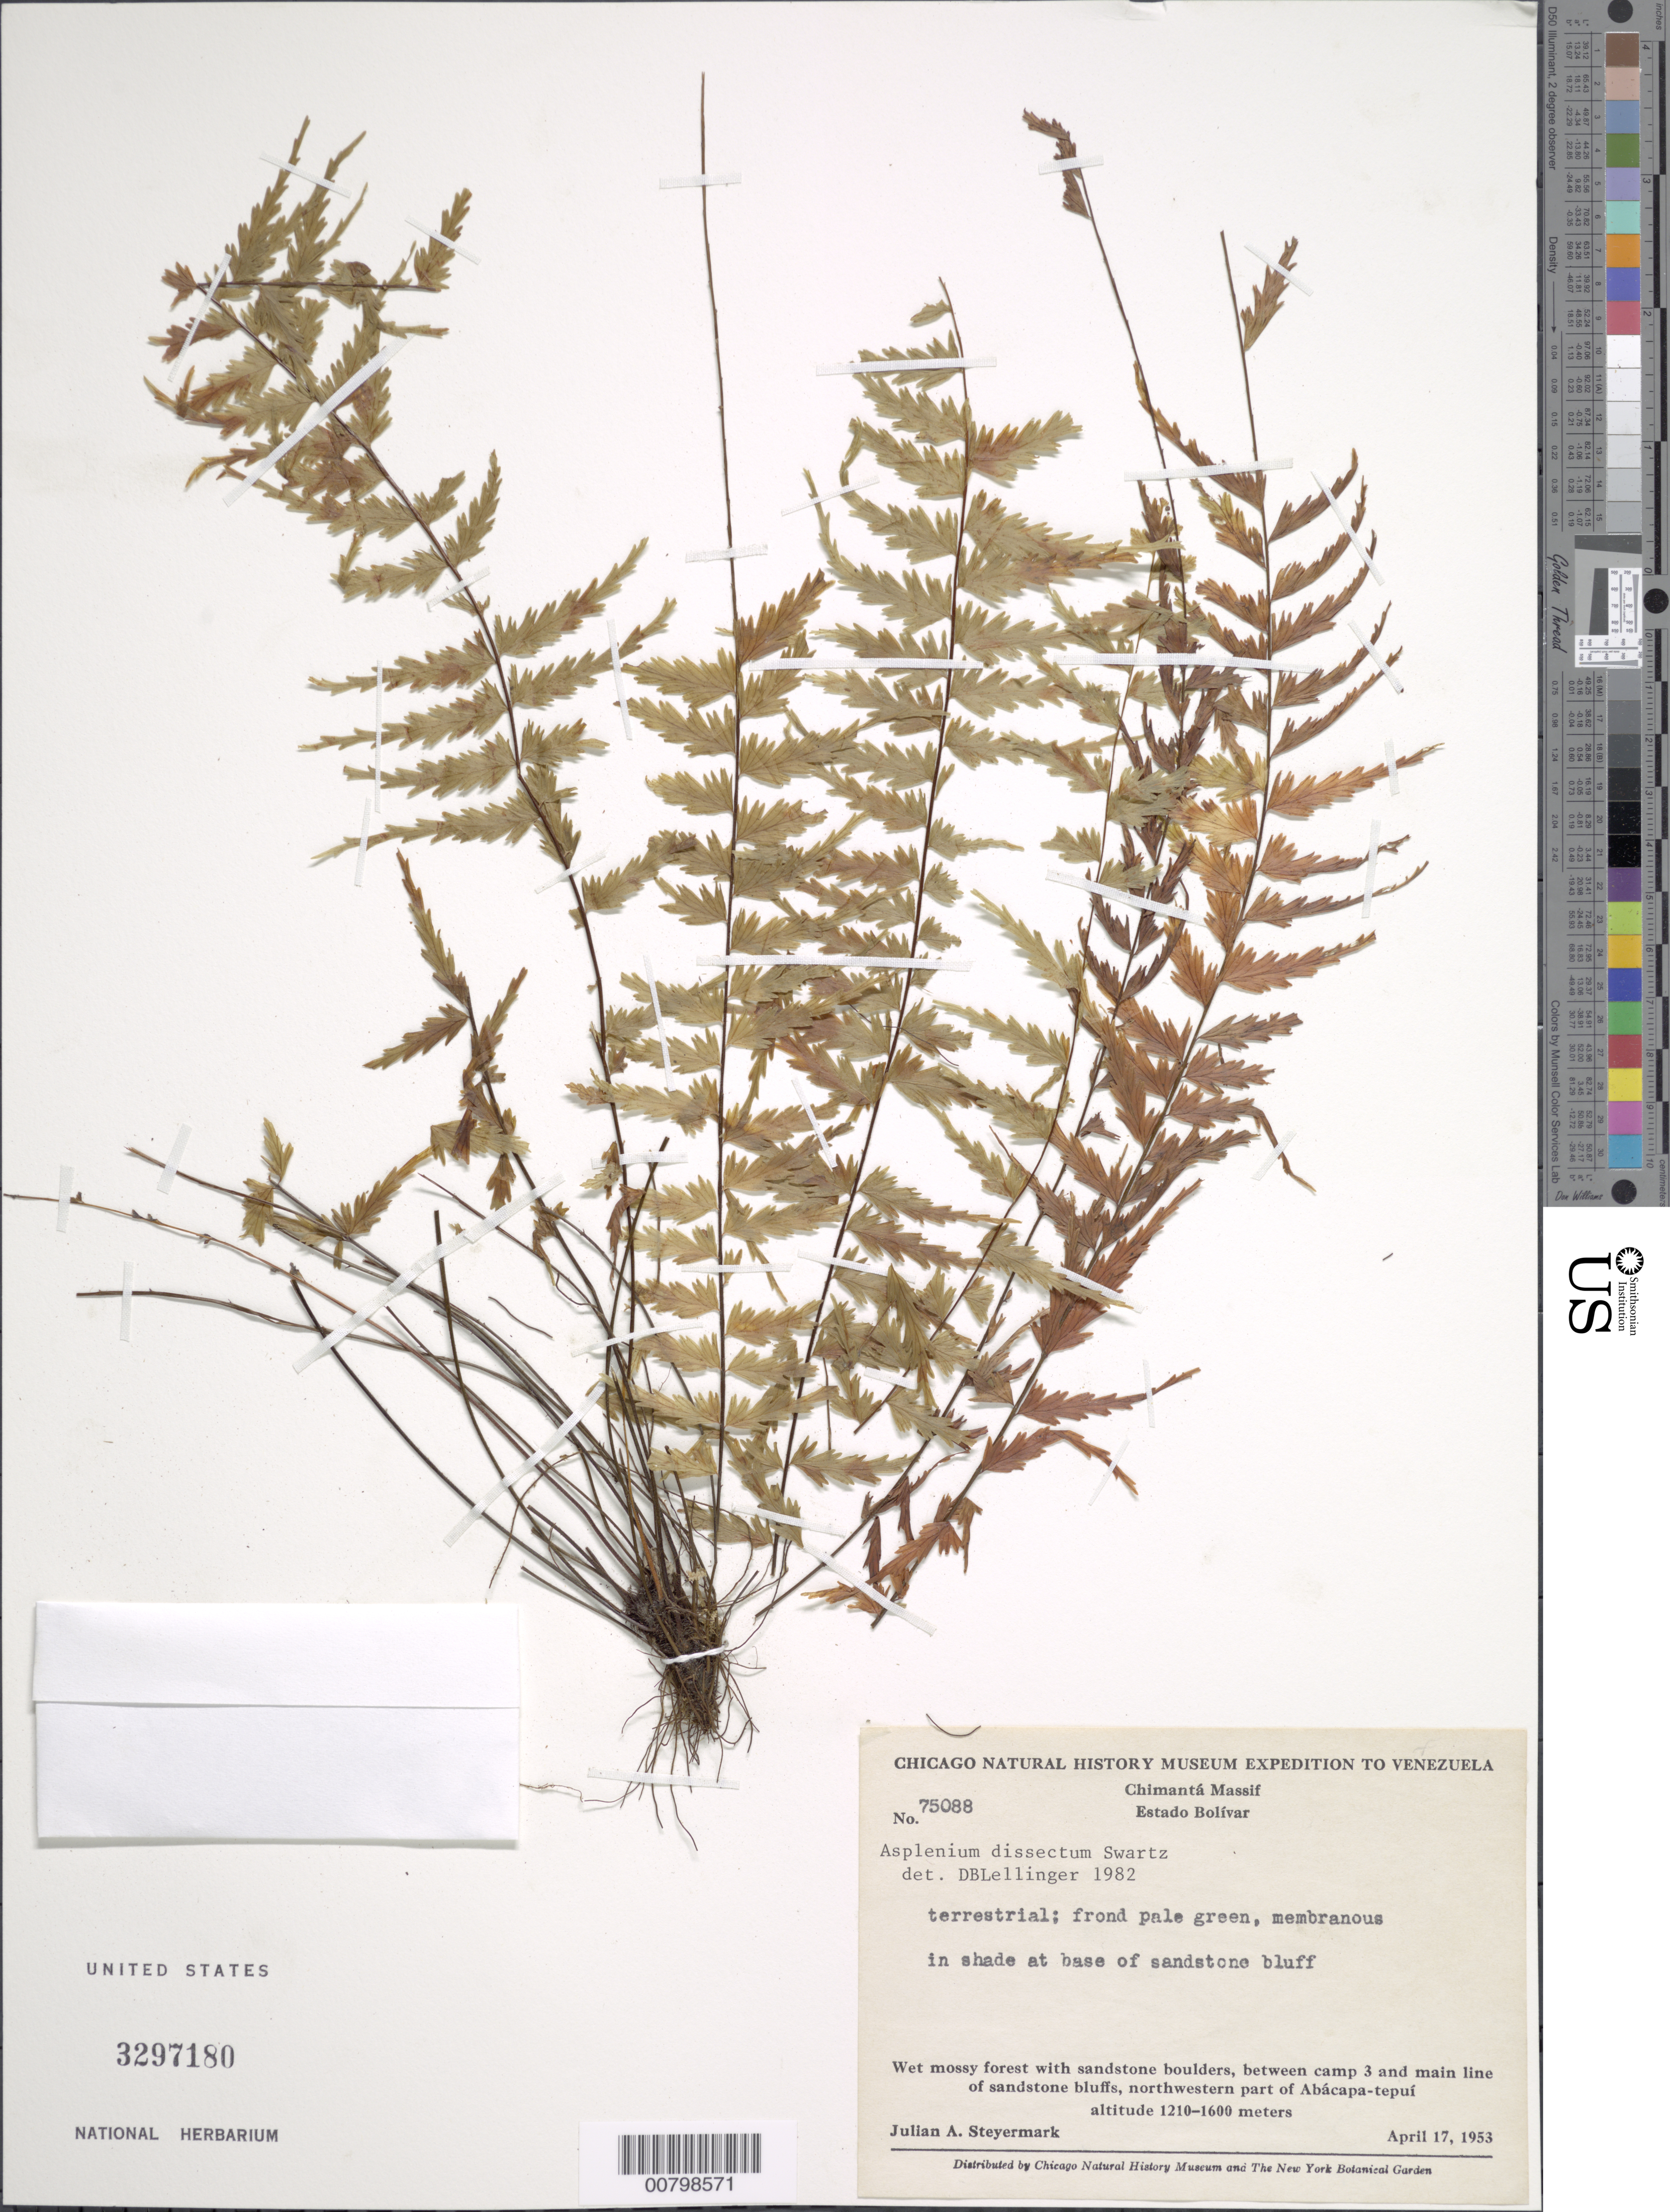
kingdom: Plantae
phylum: Tracheophyta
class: Polypodiopsida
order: Polypodiales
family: Aspleniaceae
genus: Asplenium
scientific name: Asplenium dissectum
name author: Brack. in Wilkes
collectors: J. Steyermark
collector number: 75088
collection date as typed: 17-Apr-53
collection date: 1953-04-17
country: Venezuela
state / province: Bolívar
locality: Chimantá Massif, Abácapa-tepuí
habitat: Wet mossy forest with sandstone boulders; in shade at base of sandstone bluff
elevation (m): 1210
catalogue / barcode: US 3297180